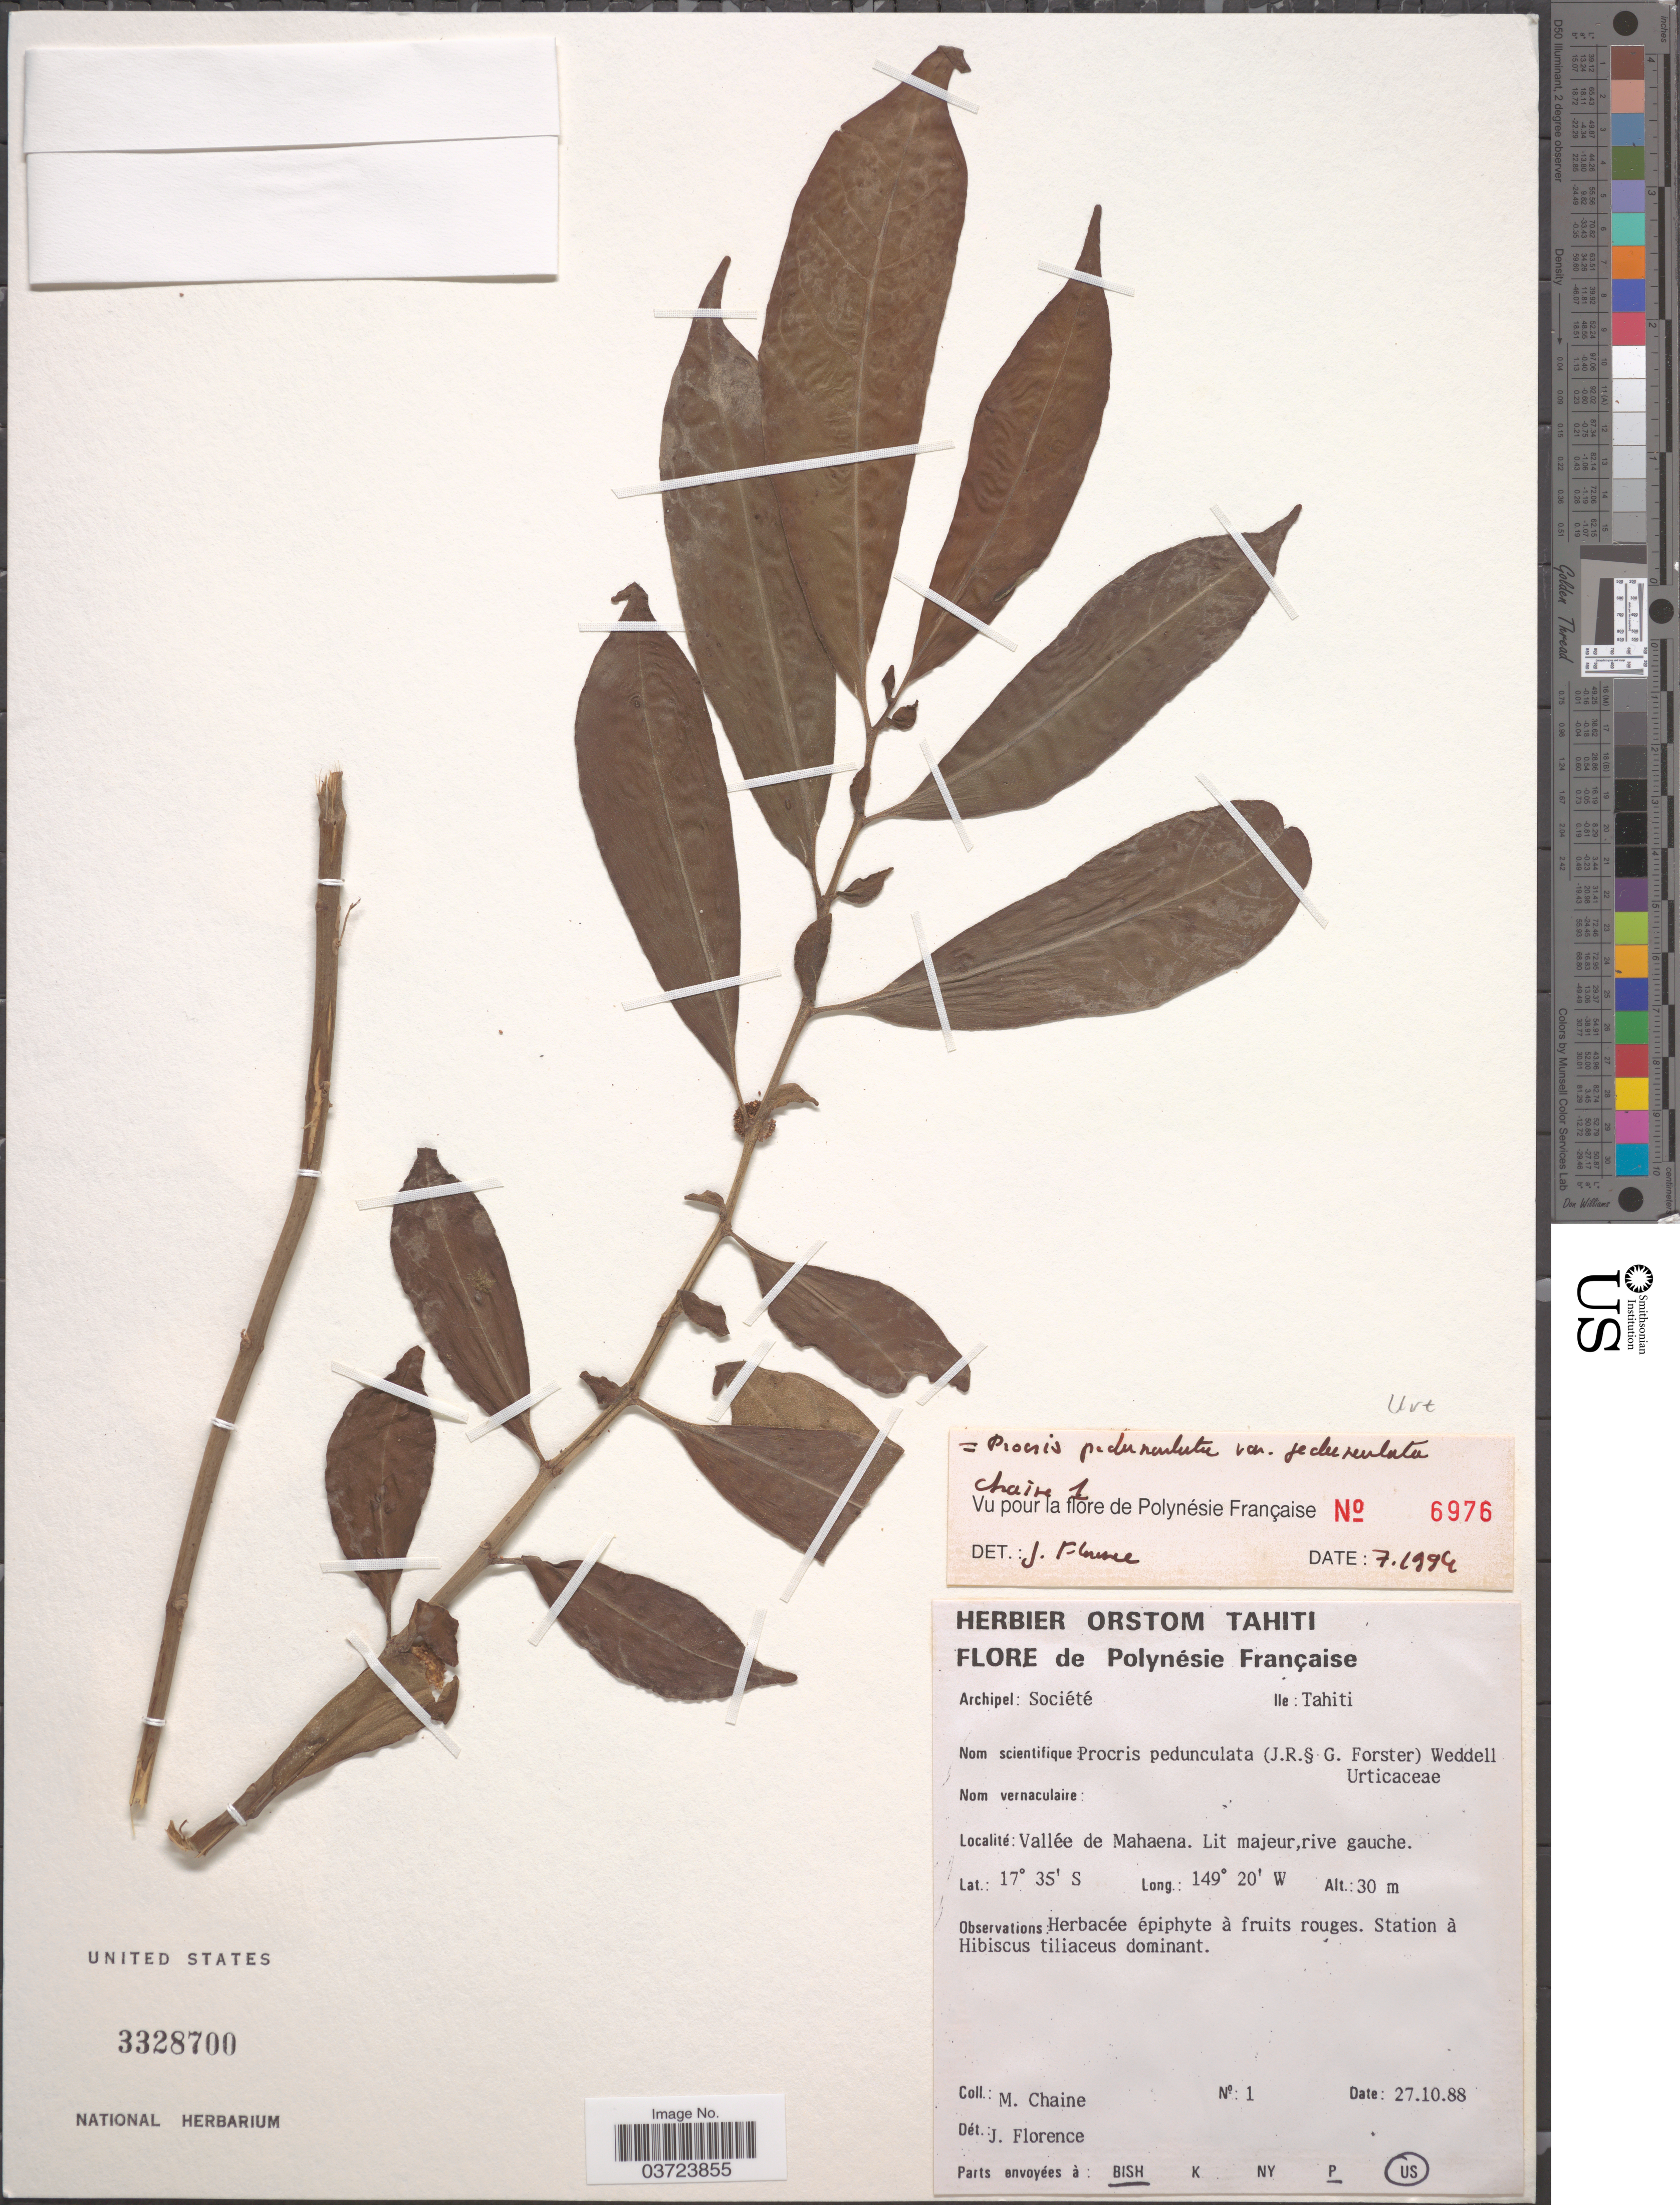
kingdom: Plantae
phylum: Tracheophyta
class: Magnoliopsida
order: Rosales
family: Urticaceae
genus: Procris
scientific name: Procris pedunculata var. pedunculata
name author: (J.R. Forst. & G. Forst.) Wedd.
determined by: Florence, J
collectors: M. Chaine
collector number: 1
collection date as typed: Transcribed d/m/y: 27/10/88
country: French Polynesia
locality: Archipel: Société. Ile: Tahiti. Vallée de Mahaena. Lit mejeur, rive gauche.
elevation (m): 30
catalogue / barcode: US 3328700